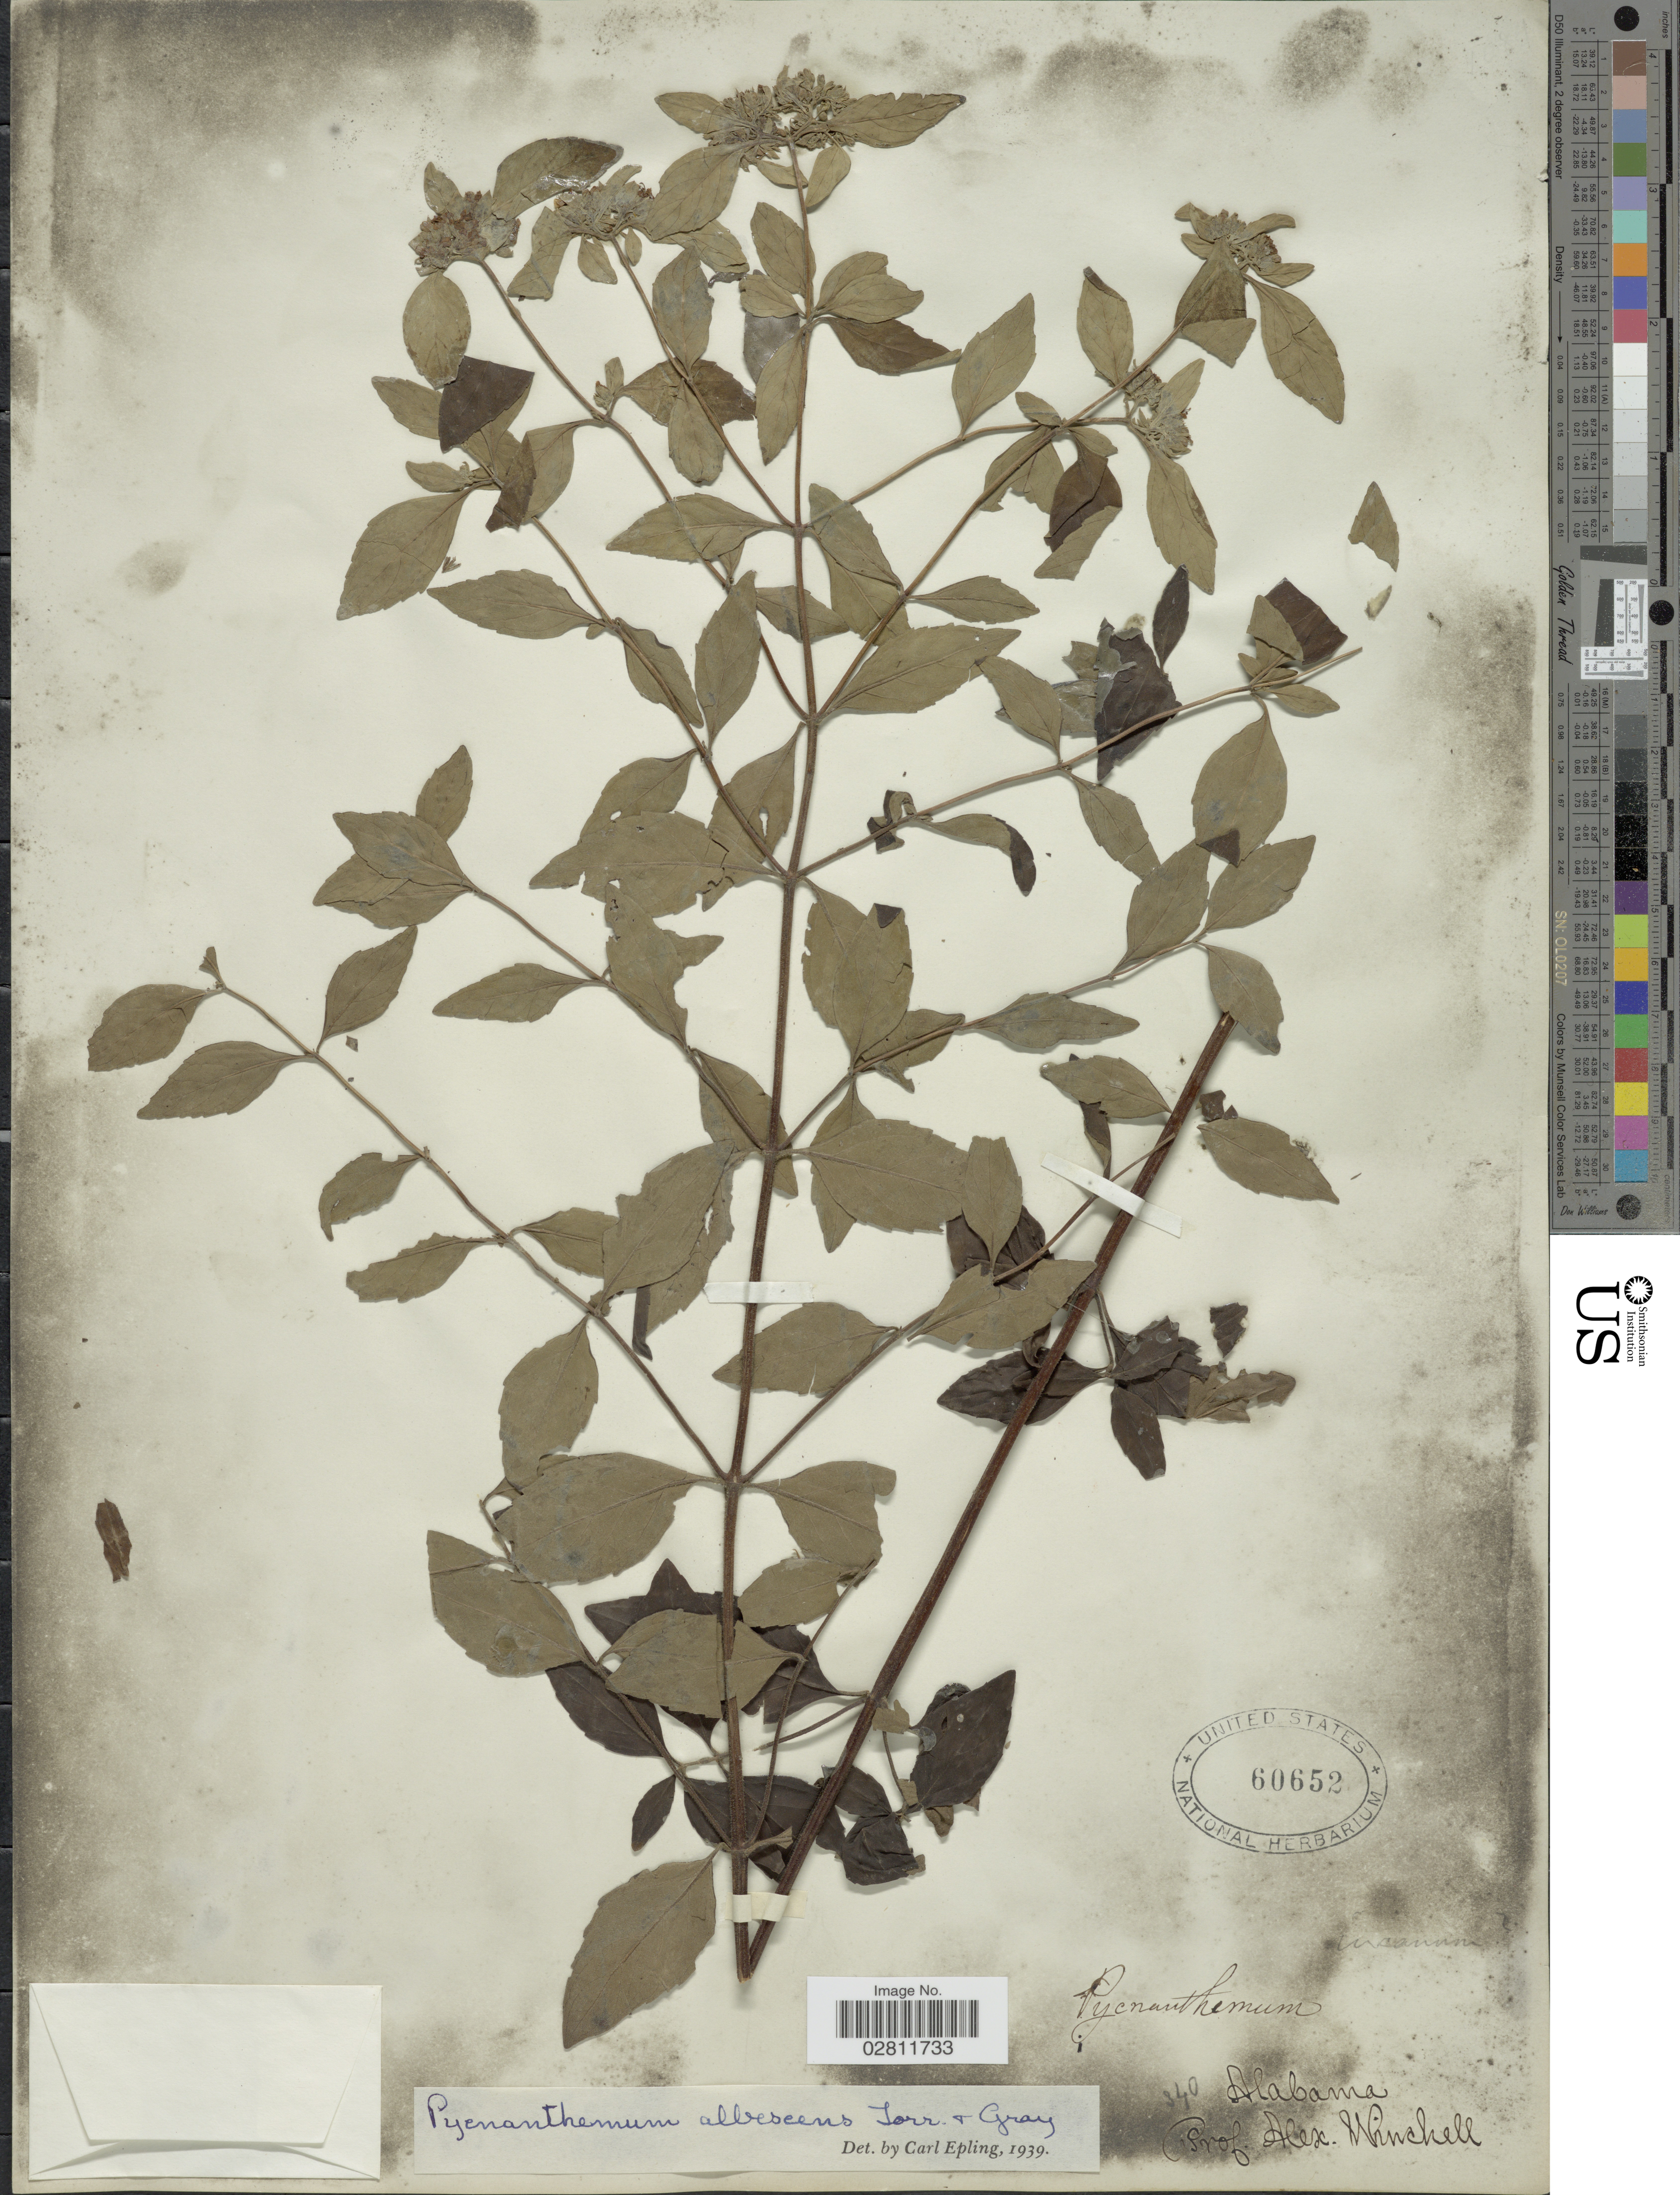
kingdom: Plantae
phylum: Tracheophyta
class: Magnoliopsida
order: Lamiales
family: Lamiaceae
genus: Pycnanthemum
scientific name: Pycnanthemum albescens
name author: Torr. & A. Gray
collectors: A. Winchell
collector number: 340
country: United States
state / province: Alabama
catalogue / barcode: US 60652